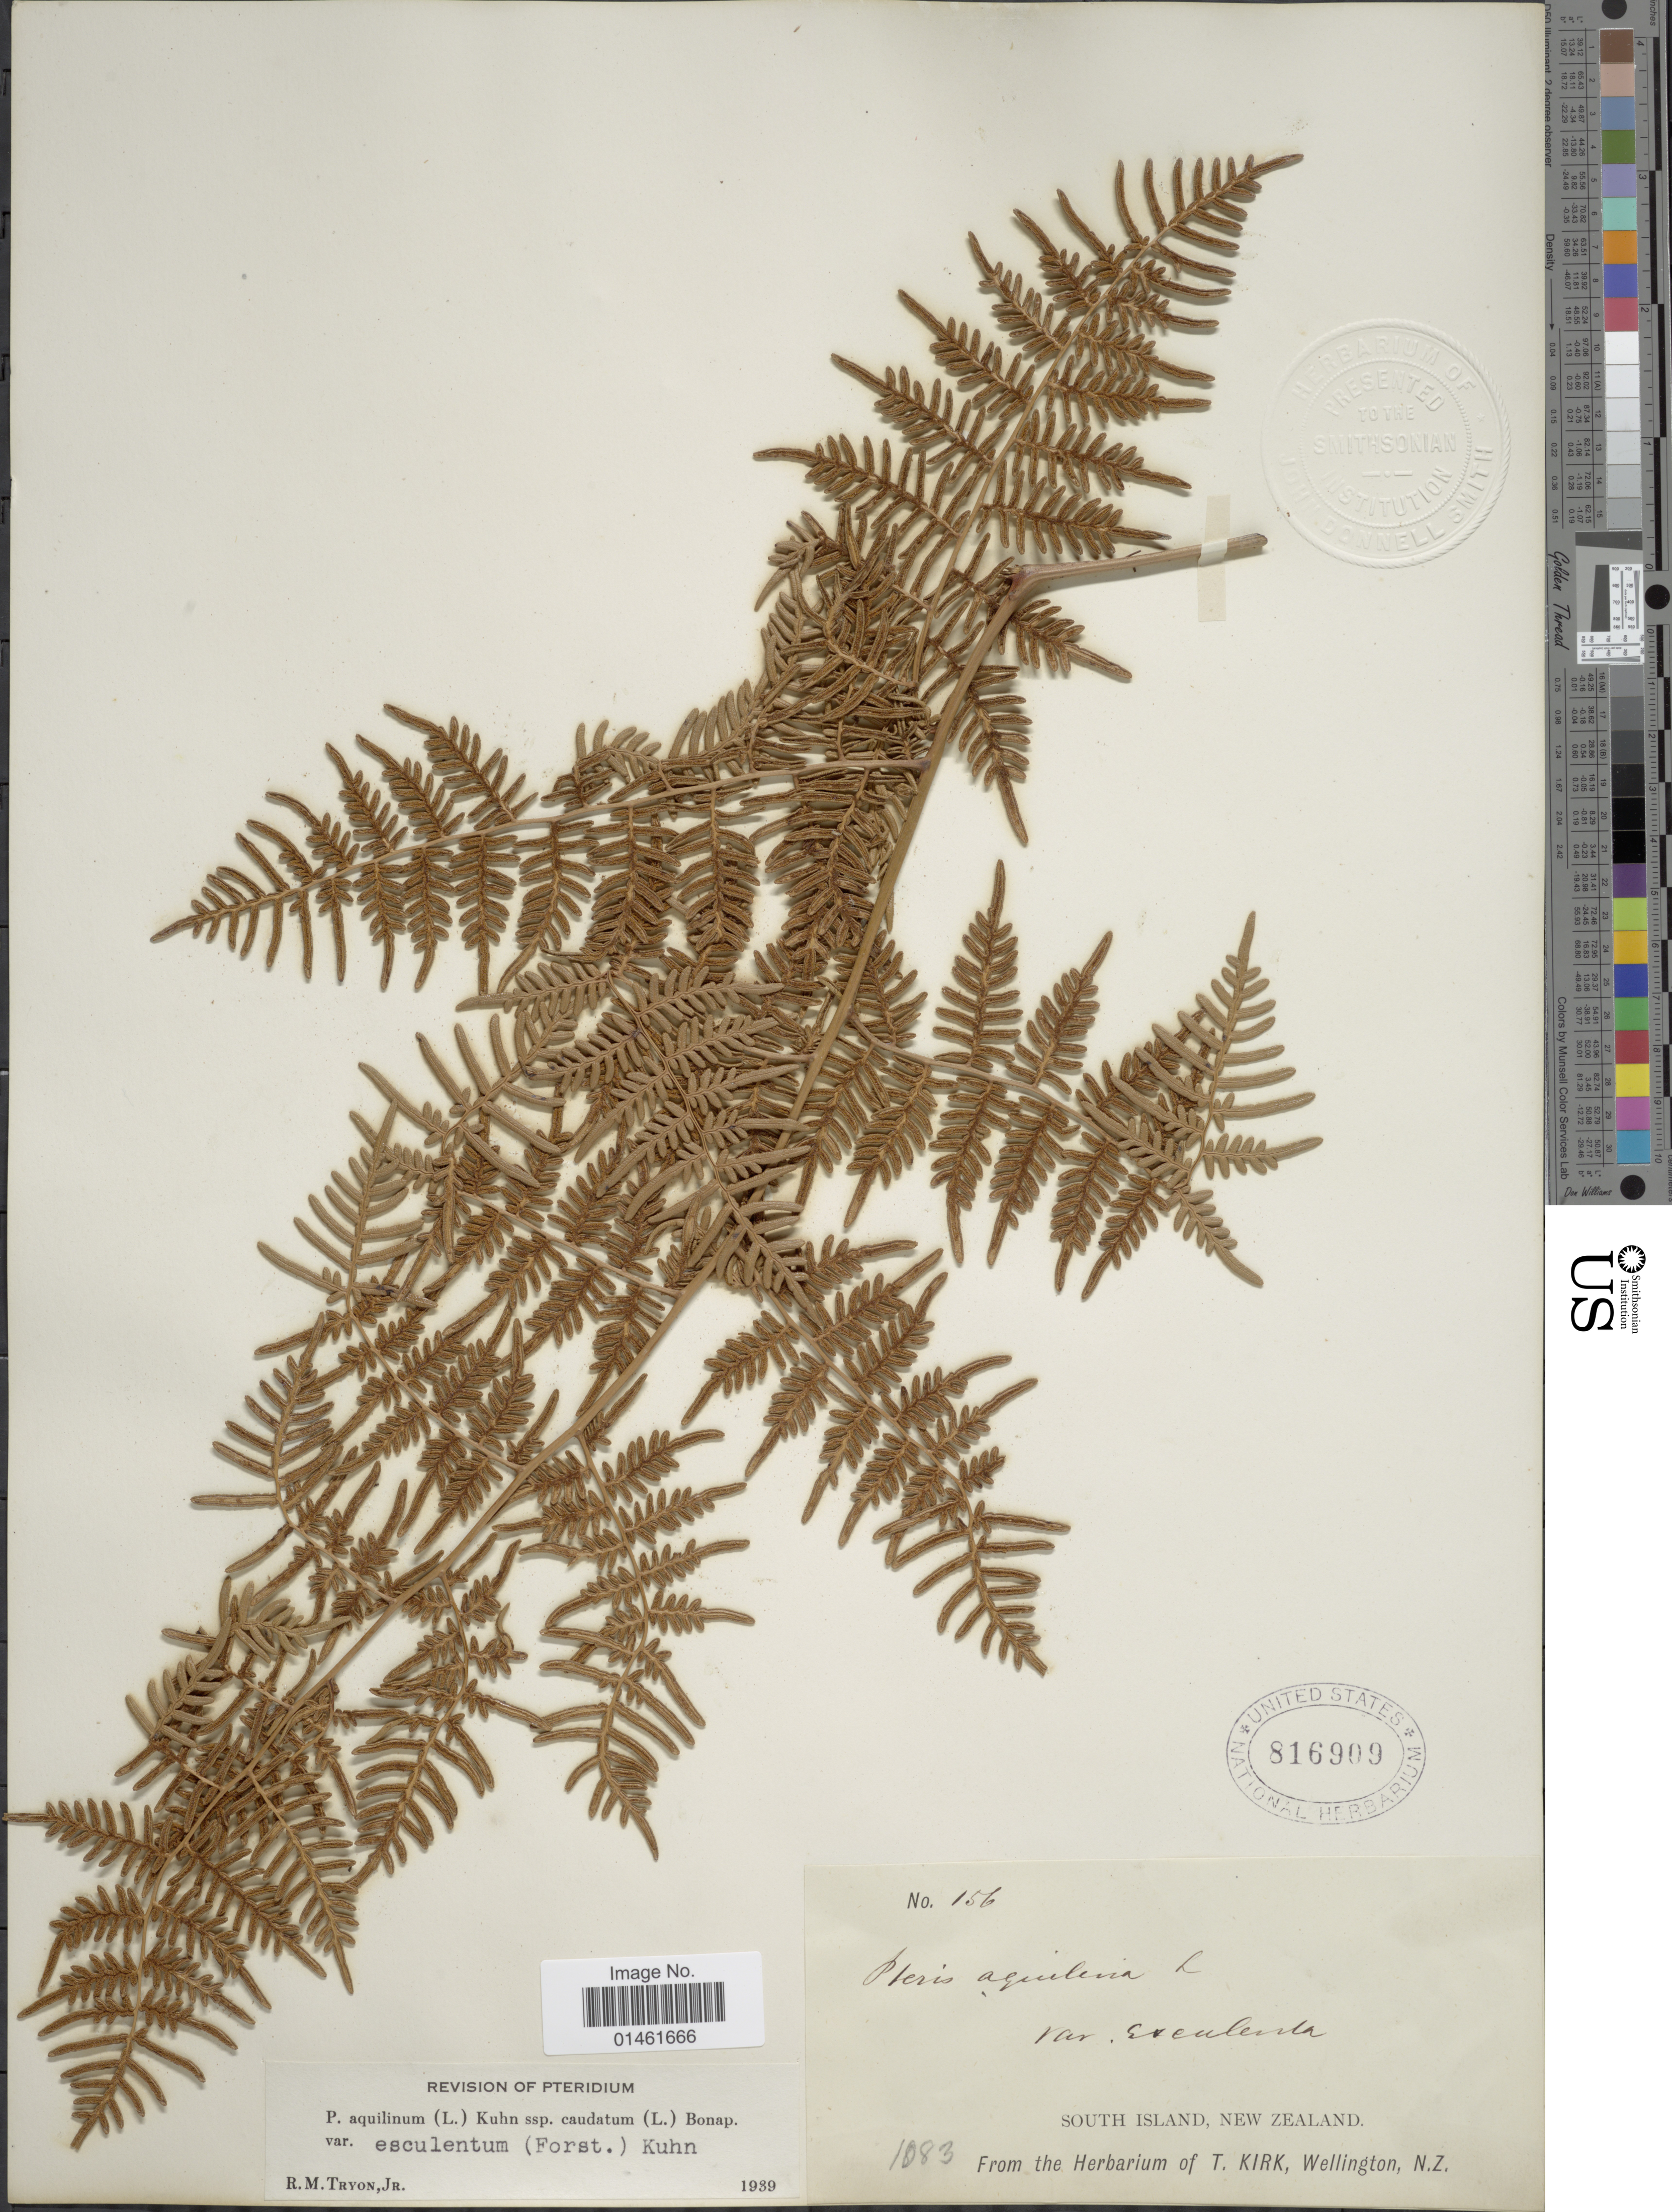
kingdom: Plantae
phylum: Tracheophyta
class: Polypodiopsida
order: Polypodiales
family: Dennstaedtiaceae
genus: Pteridium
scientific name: Pteridium esculentum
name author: (G. Forst.) Cockayne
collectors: ex herb. T. Kirk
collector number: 156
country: New Zealand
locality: South Island, New Zealand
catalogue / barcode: US 816909